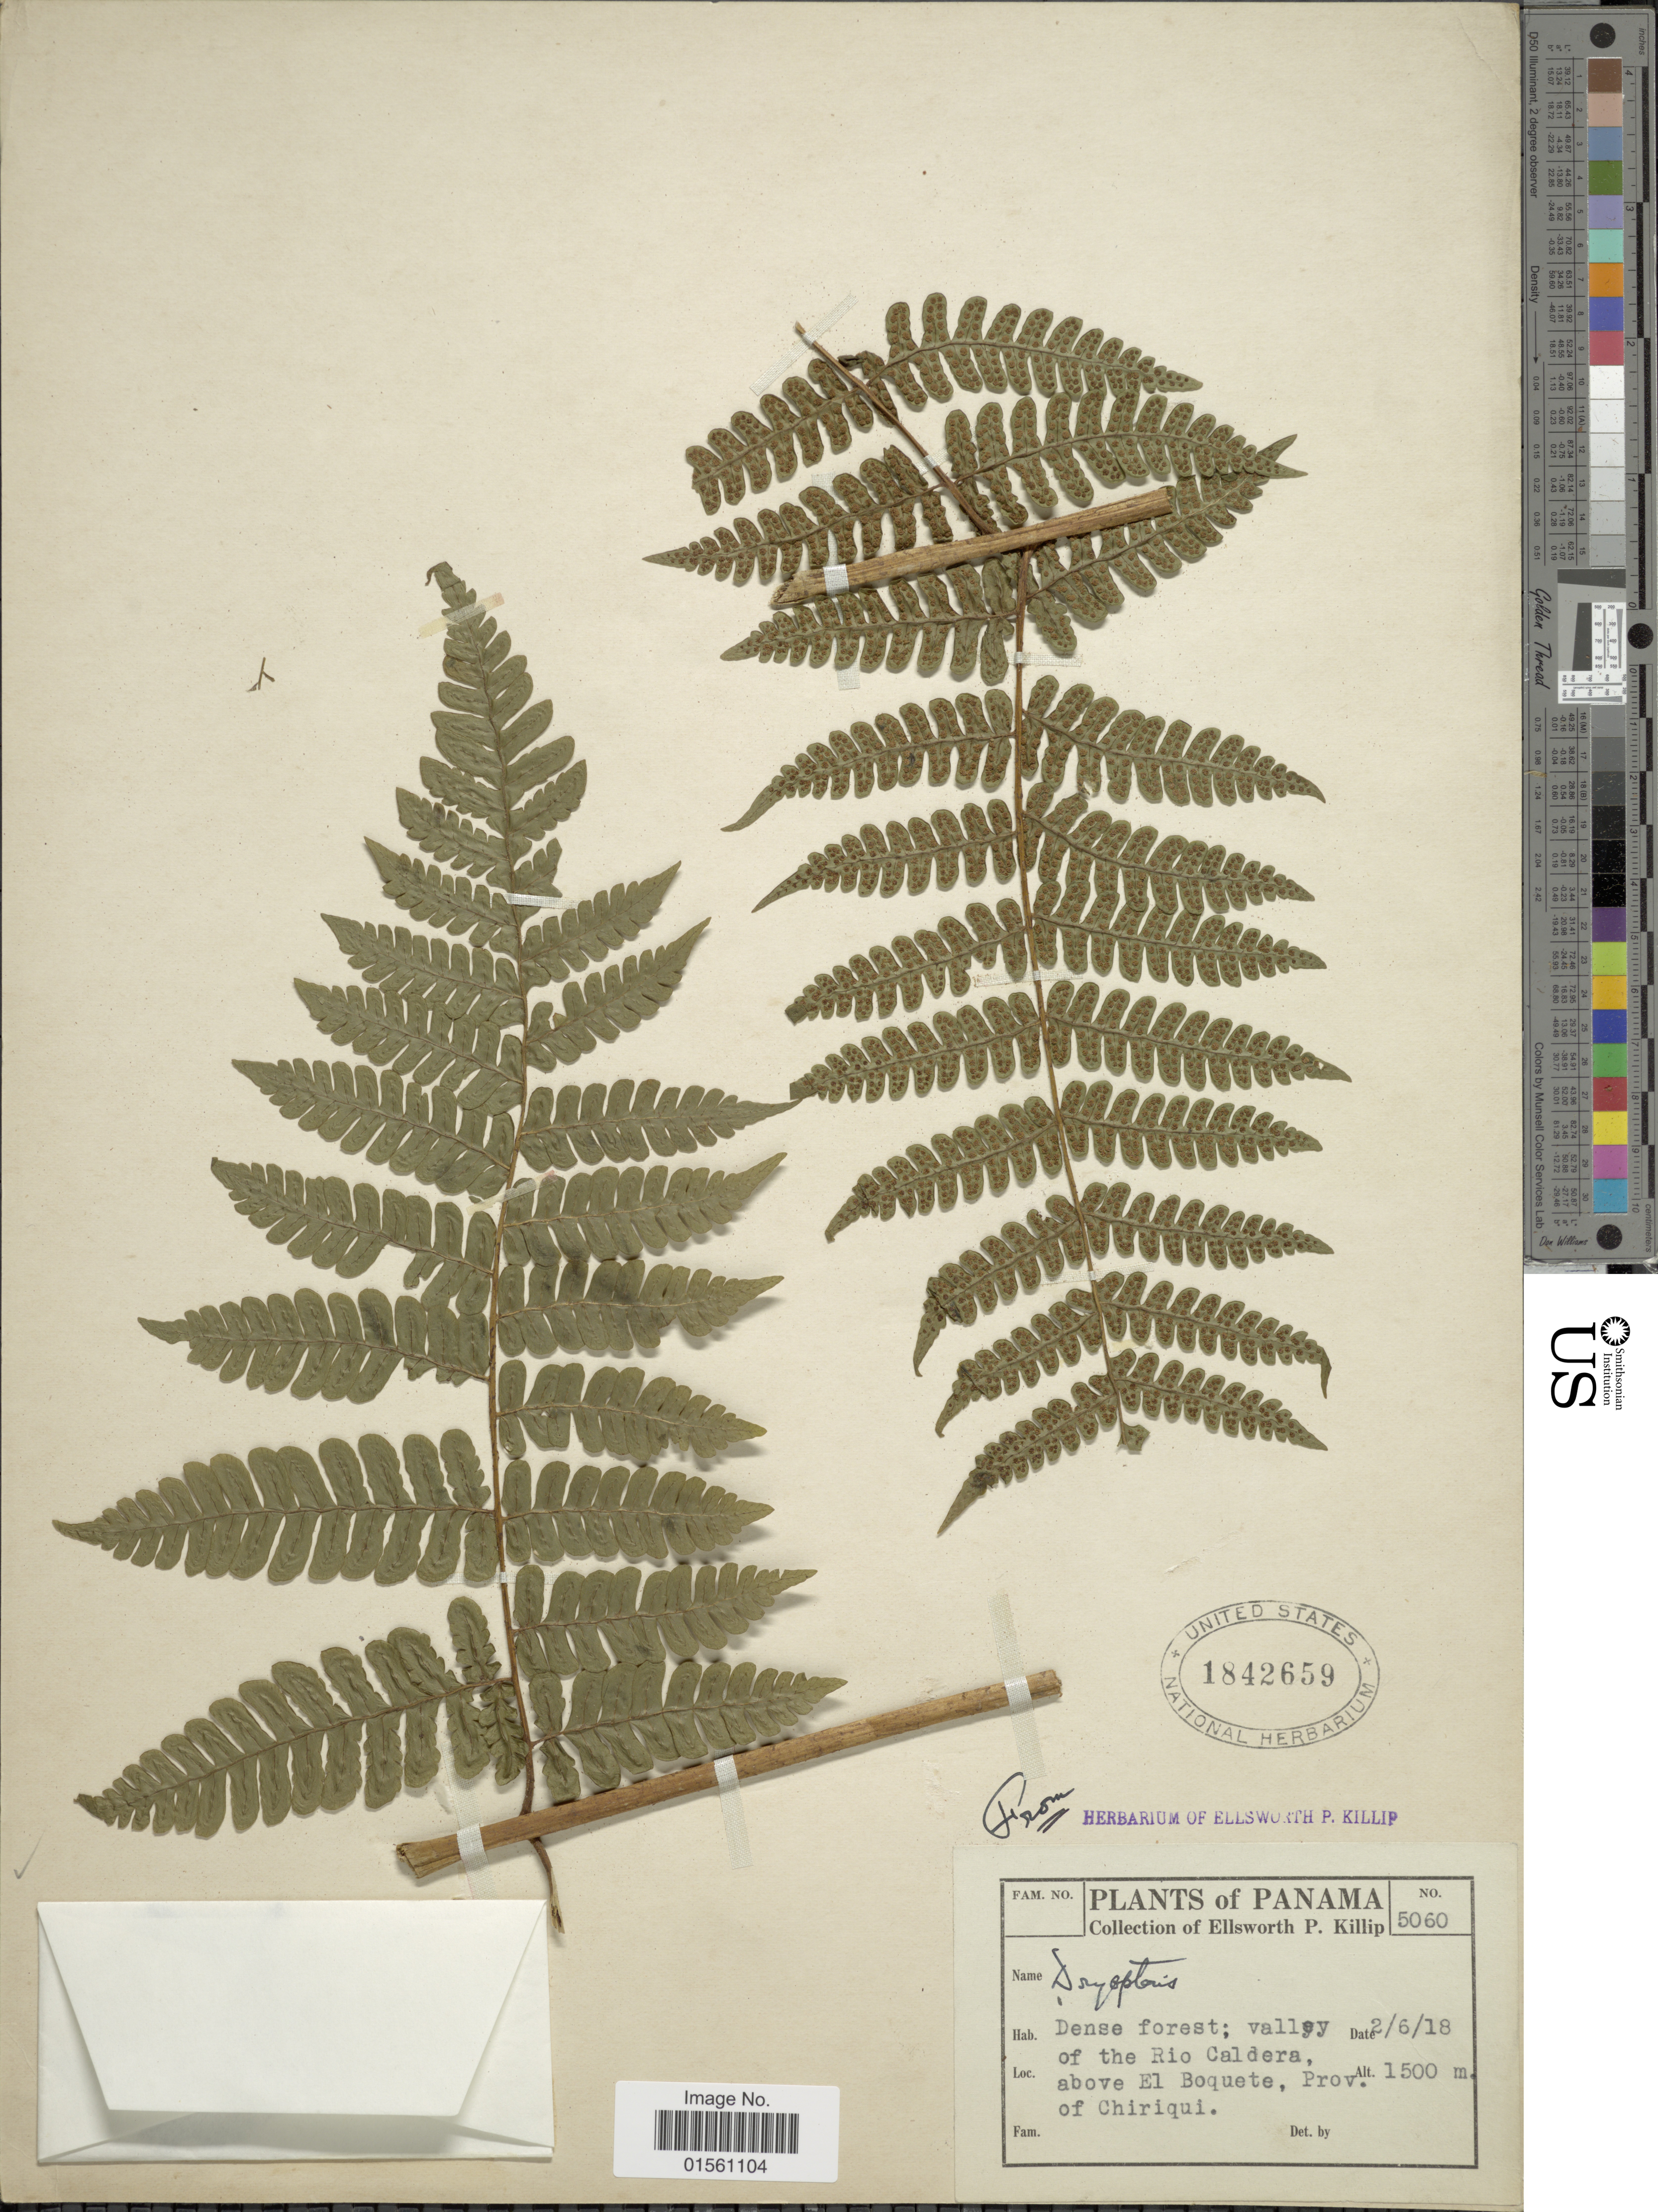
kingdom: Plantae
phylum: Tracheophyta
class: Polypodiopsida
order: Polypodiales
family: Dryopteridaceae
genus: Megalastrum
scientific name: Megalastrum palmense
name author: (Rosenst.) A.R. Sm. & R.C. Moran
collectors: E. P. Killip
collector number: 5060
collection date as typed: Transcribed d/m/y: 2/6/18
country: Panama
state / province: Chiriqui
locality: Panama, above El Boquete, Prov. of Chiriqui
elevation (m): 1500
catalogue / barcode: US 1842659